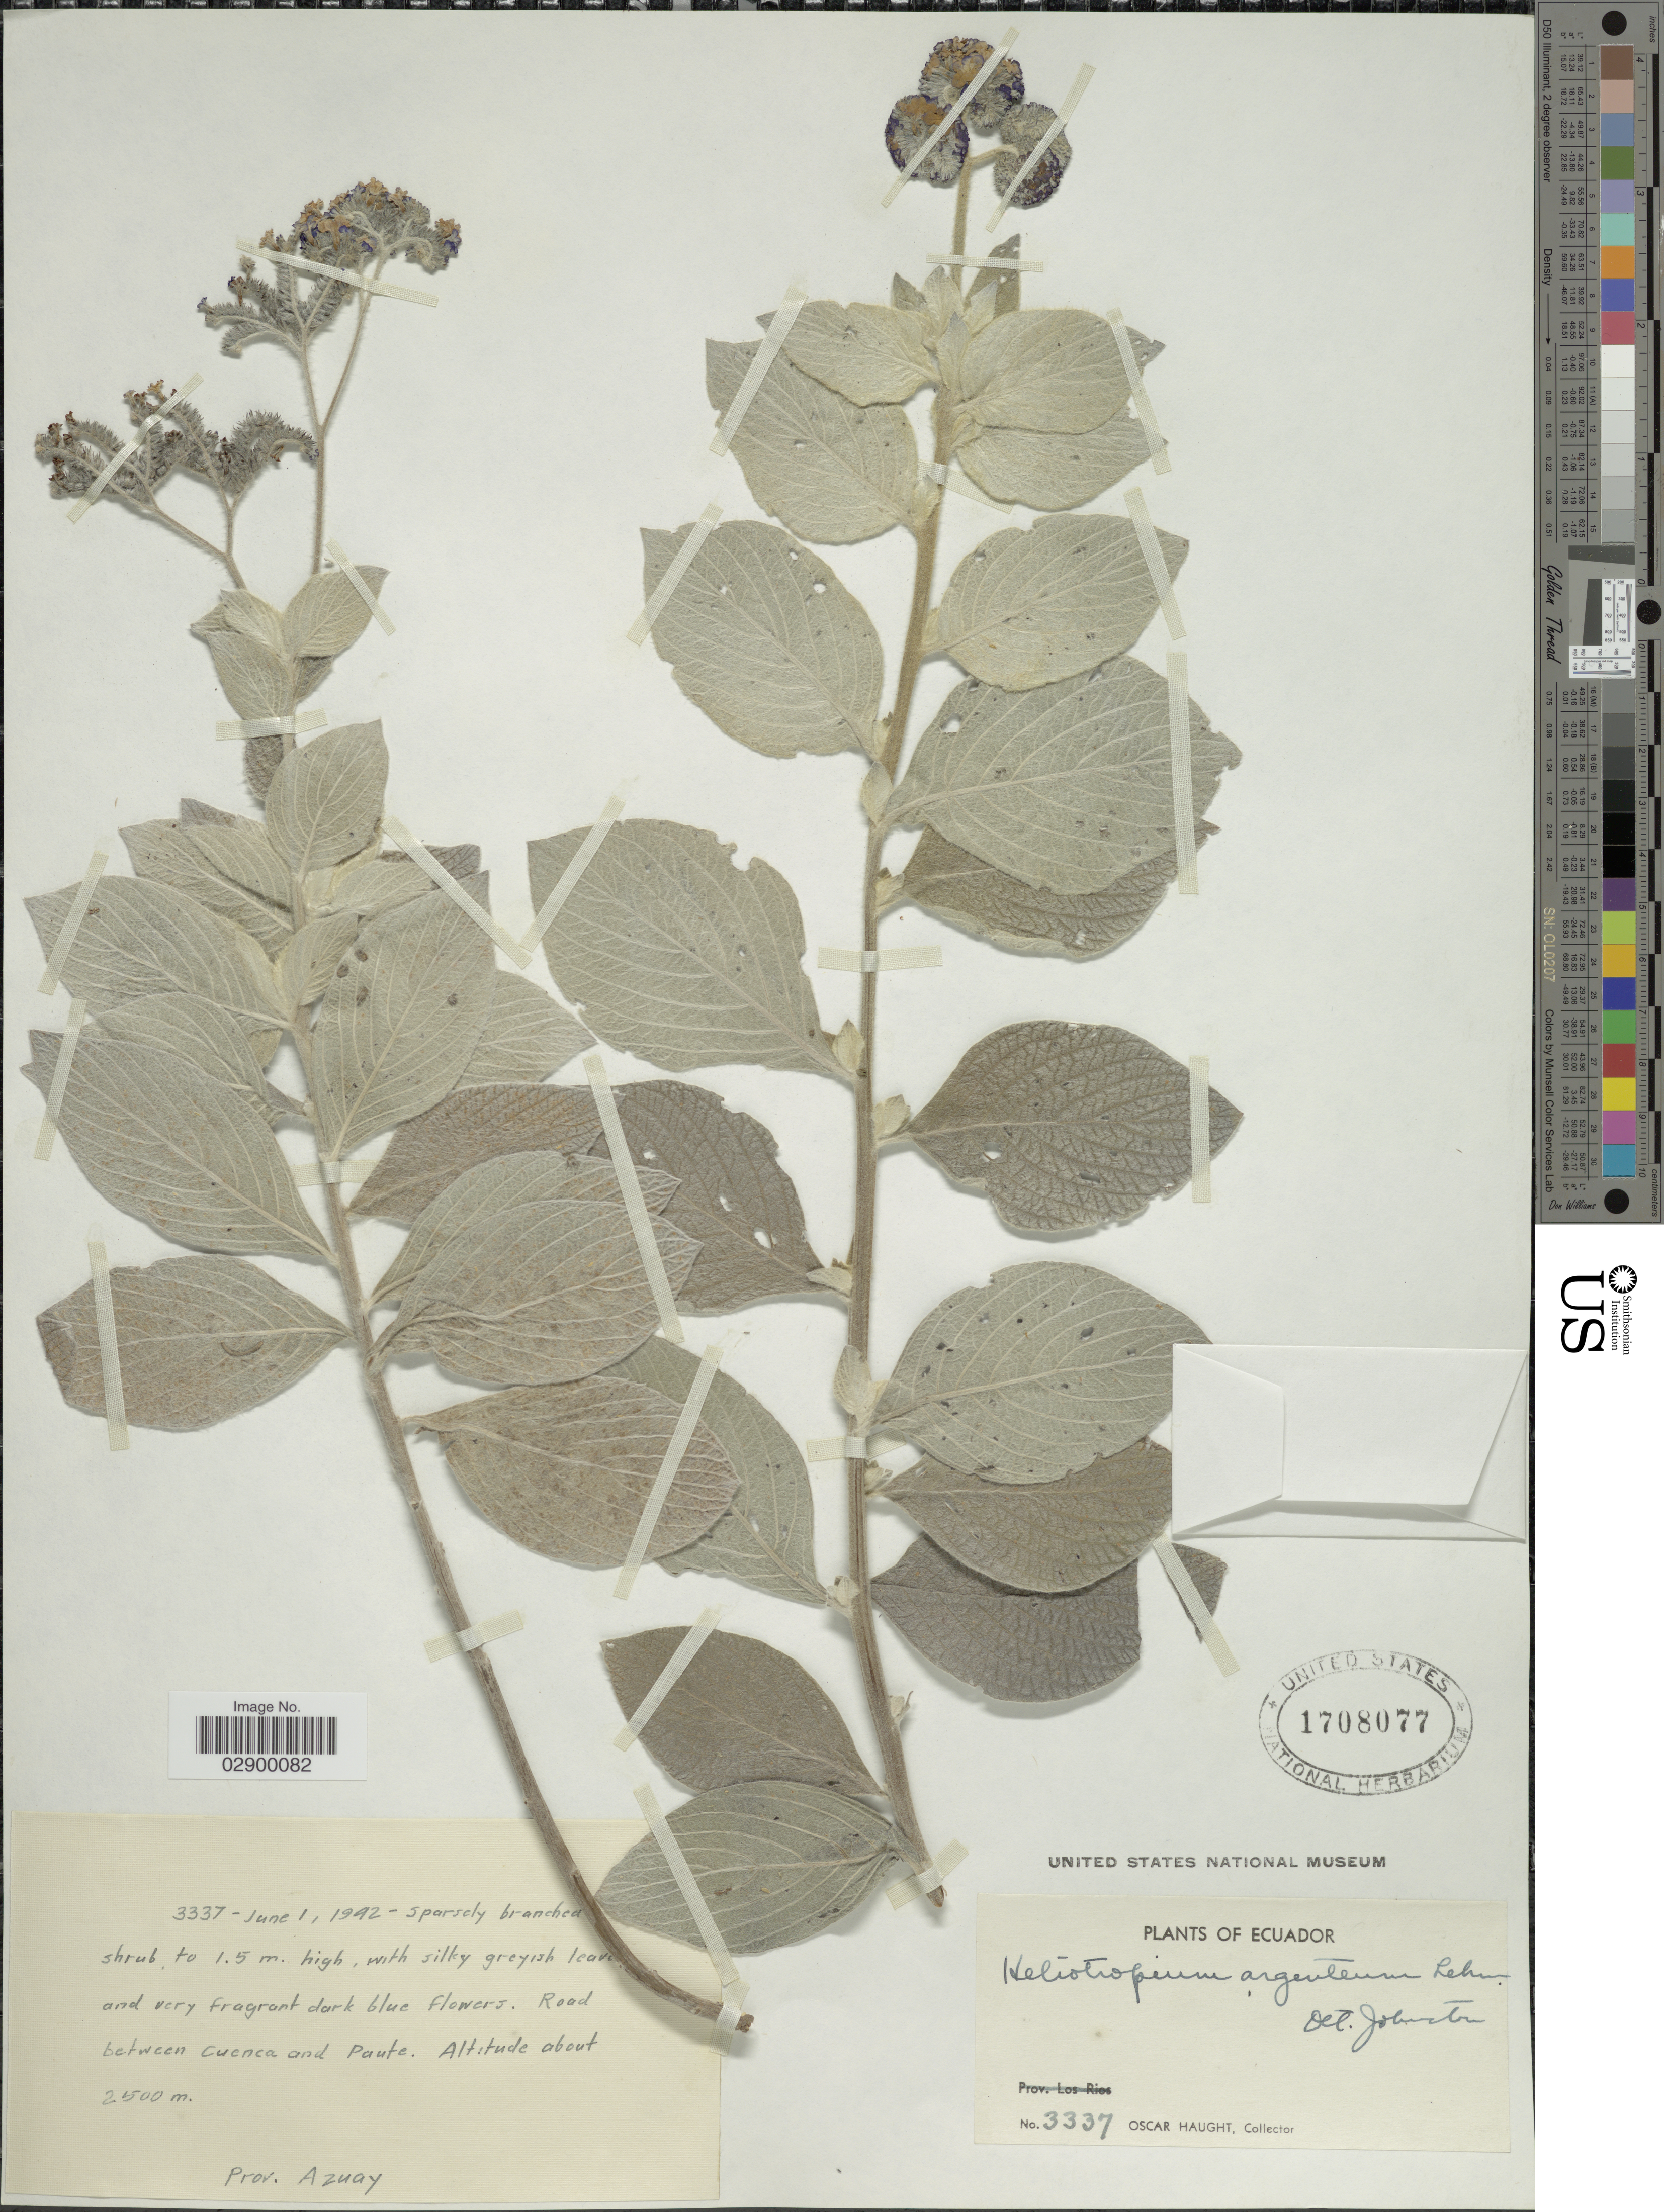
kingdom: Plantae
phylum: Tracheophyta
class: Magnoliopsida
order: Boraginales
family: Heliotropiaceae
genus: Heliotropium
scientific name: Heliotropium argenteum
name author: Lehm.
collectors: O. Haught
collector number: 3337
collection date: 1942-06-01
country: Ecuador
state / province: Azuay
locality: Road between Cuanca and Paute.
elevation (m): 2500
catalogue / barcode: US 1708077